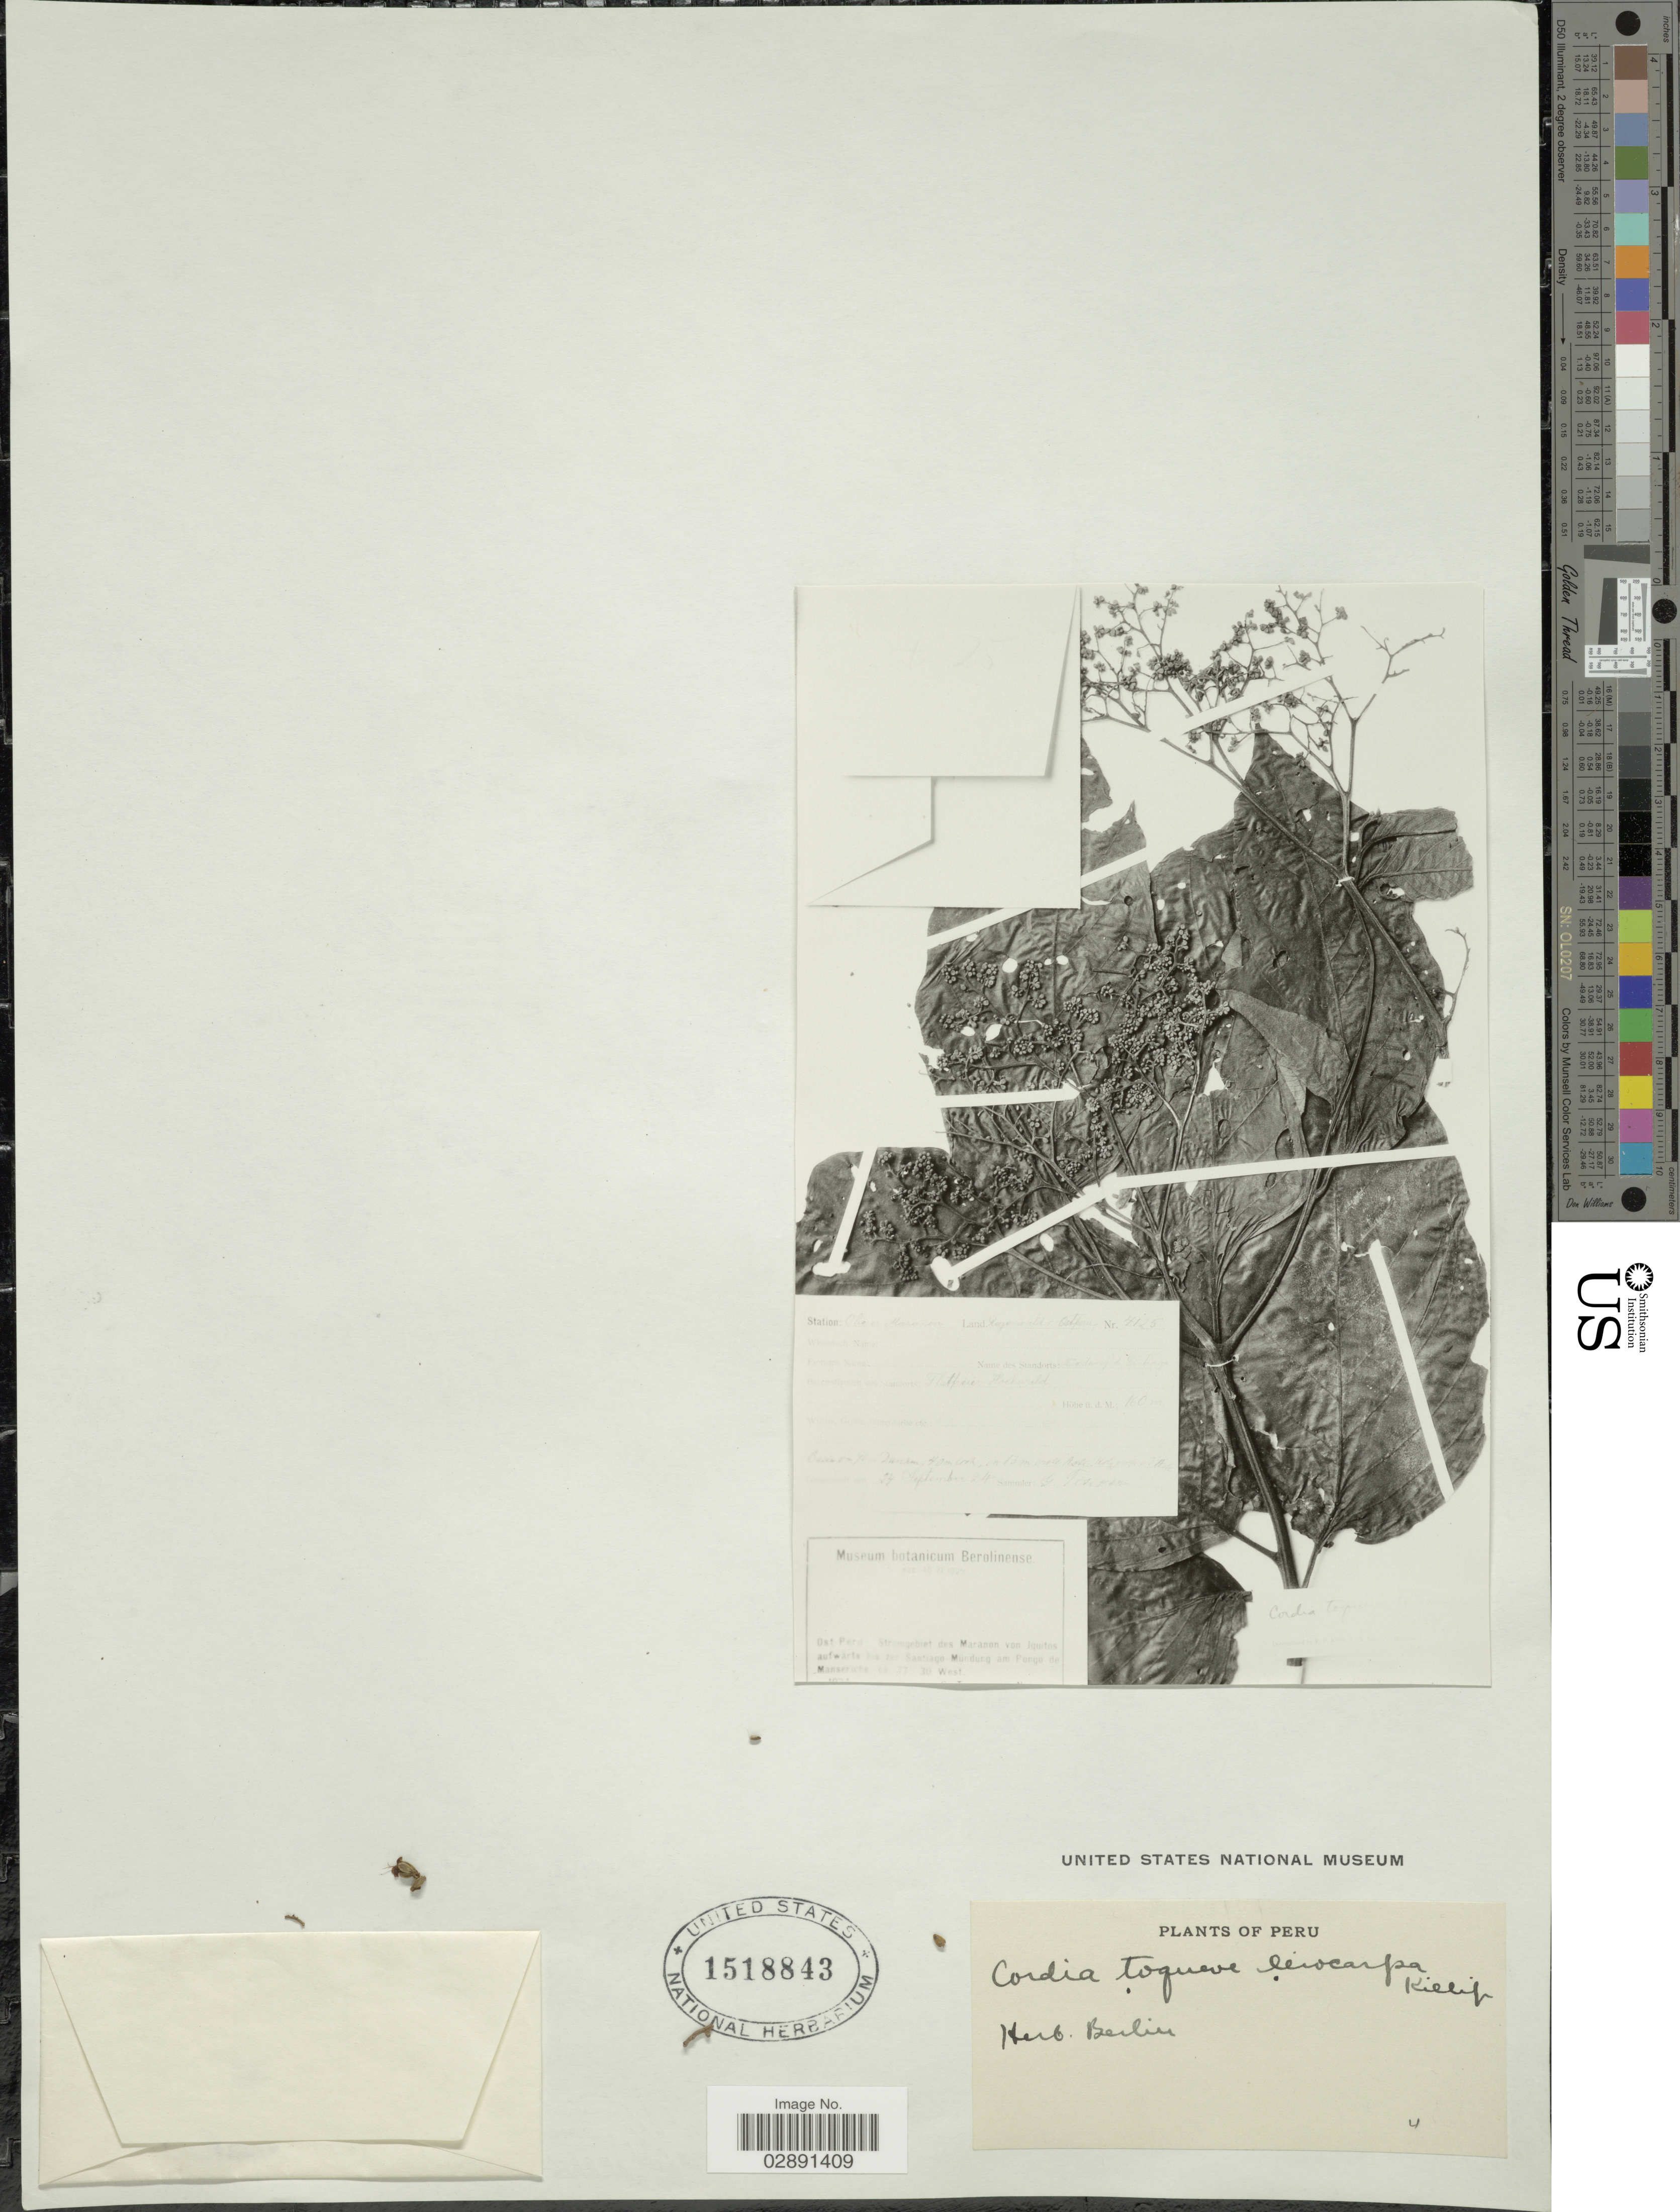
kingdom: Plantae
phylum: Tracheophyta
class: Magnoliopsida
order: Boraginales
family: Cordiaceae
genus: Cordia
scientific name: Cordia panamensis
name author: L. Riley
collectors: G. Tessmann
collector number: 4125*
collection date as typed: Transcribed d/m/y: 24/9/24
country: Peru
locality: Ost Peru. Stromgebiet des Maranon von Iquitos aufwarts [illegible text] Santiago Mündung am Pongo de Manseriche.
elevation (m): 160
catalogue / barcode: US 1518843